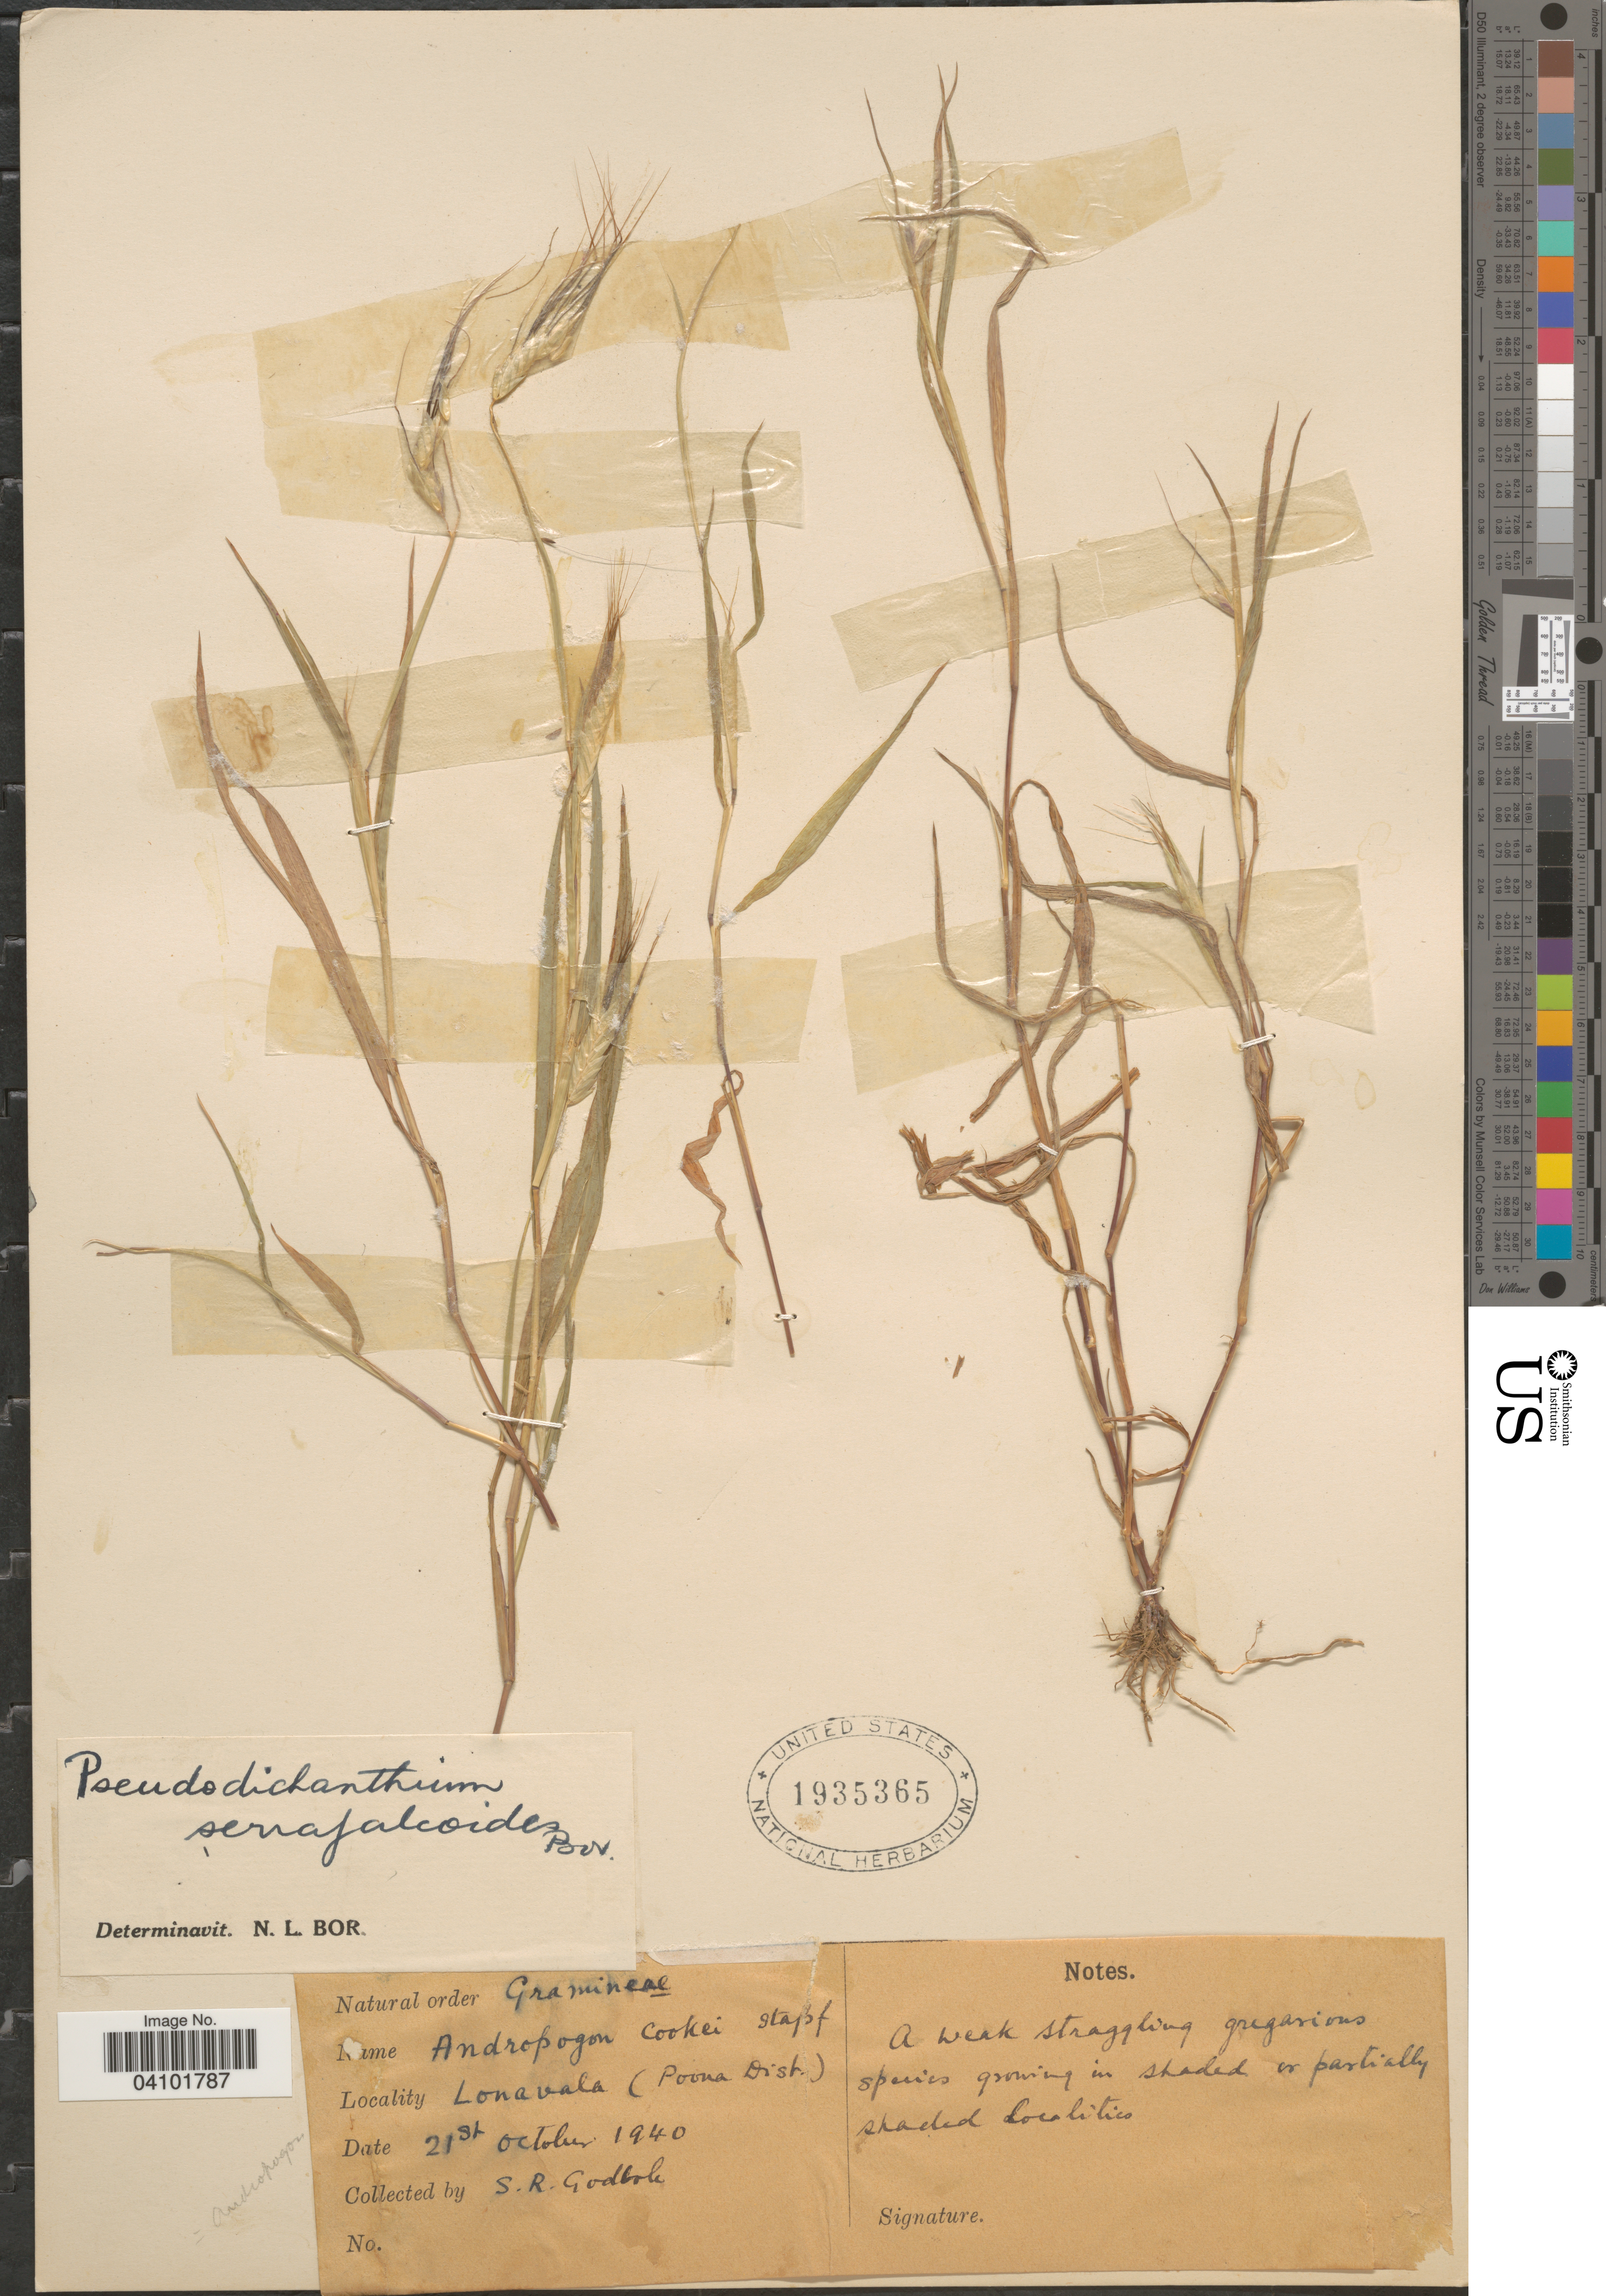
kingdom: Plantae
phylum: Tracheophyta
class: Liliopsida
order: Poales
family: Poaceae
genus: Pseudodichanthium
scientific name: Pseudodichanthium serrafalcoides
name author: (Cooke & Stapf) Bor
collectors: S. Godbole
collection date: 1940-10-21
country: India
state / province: Maharashtra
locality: Lonavala (Poona Dist.).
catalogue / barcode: US 1935365